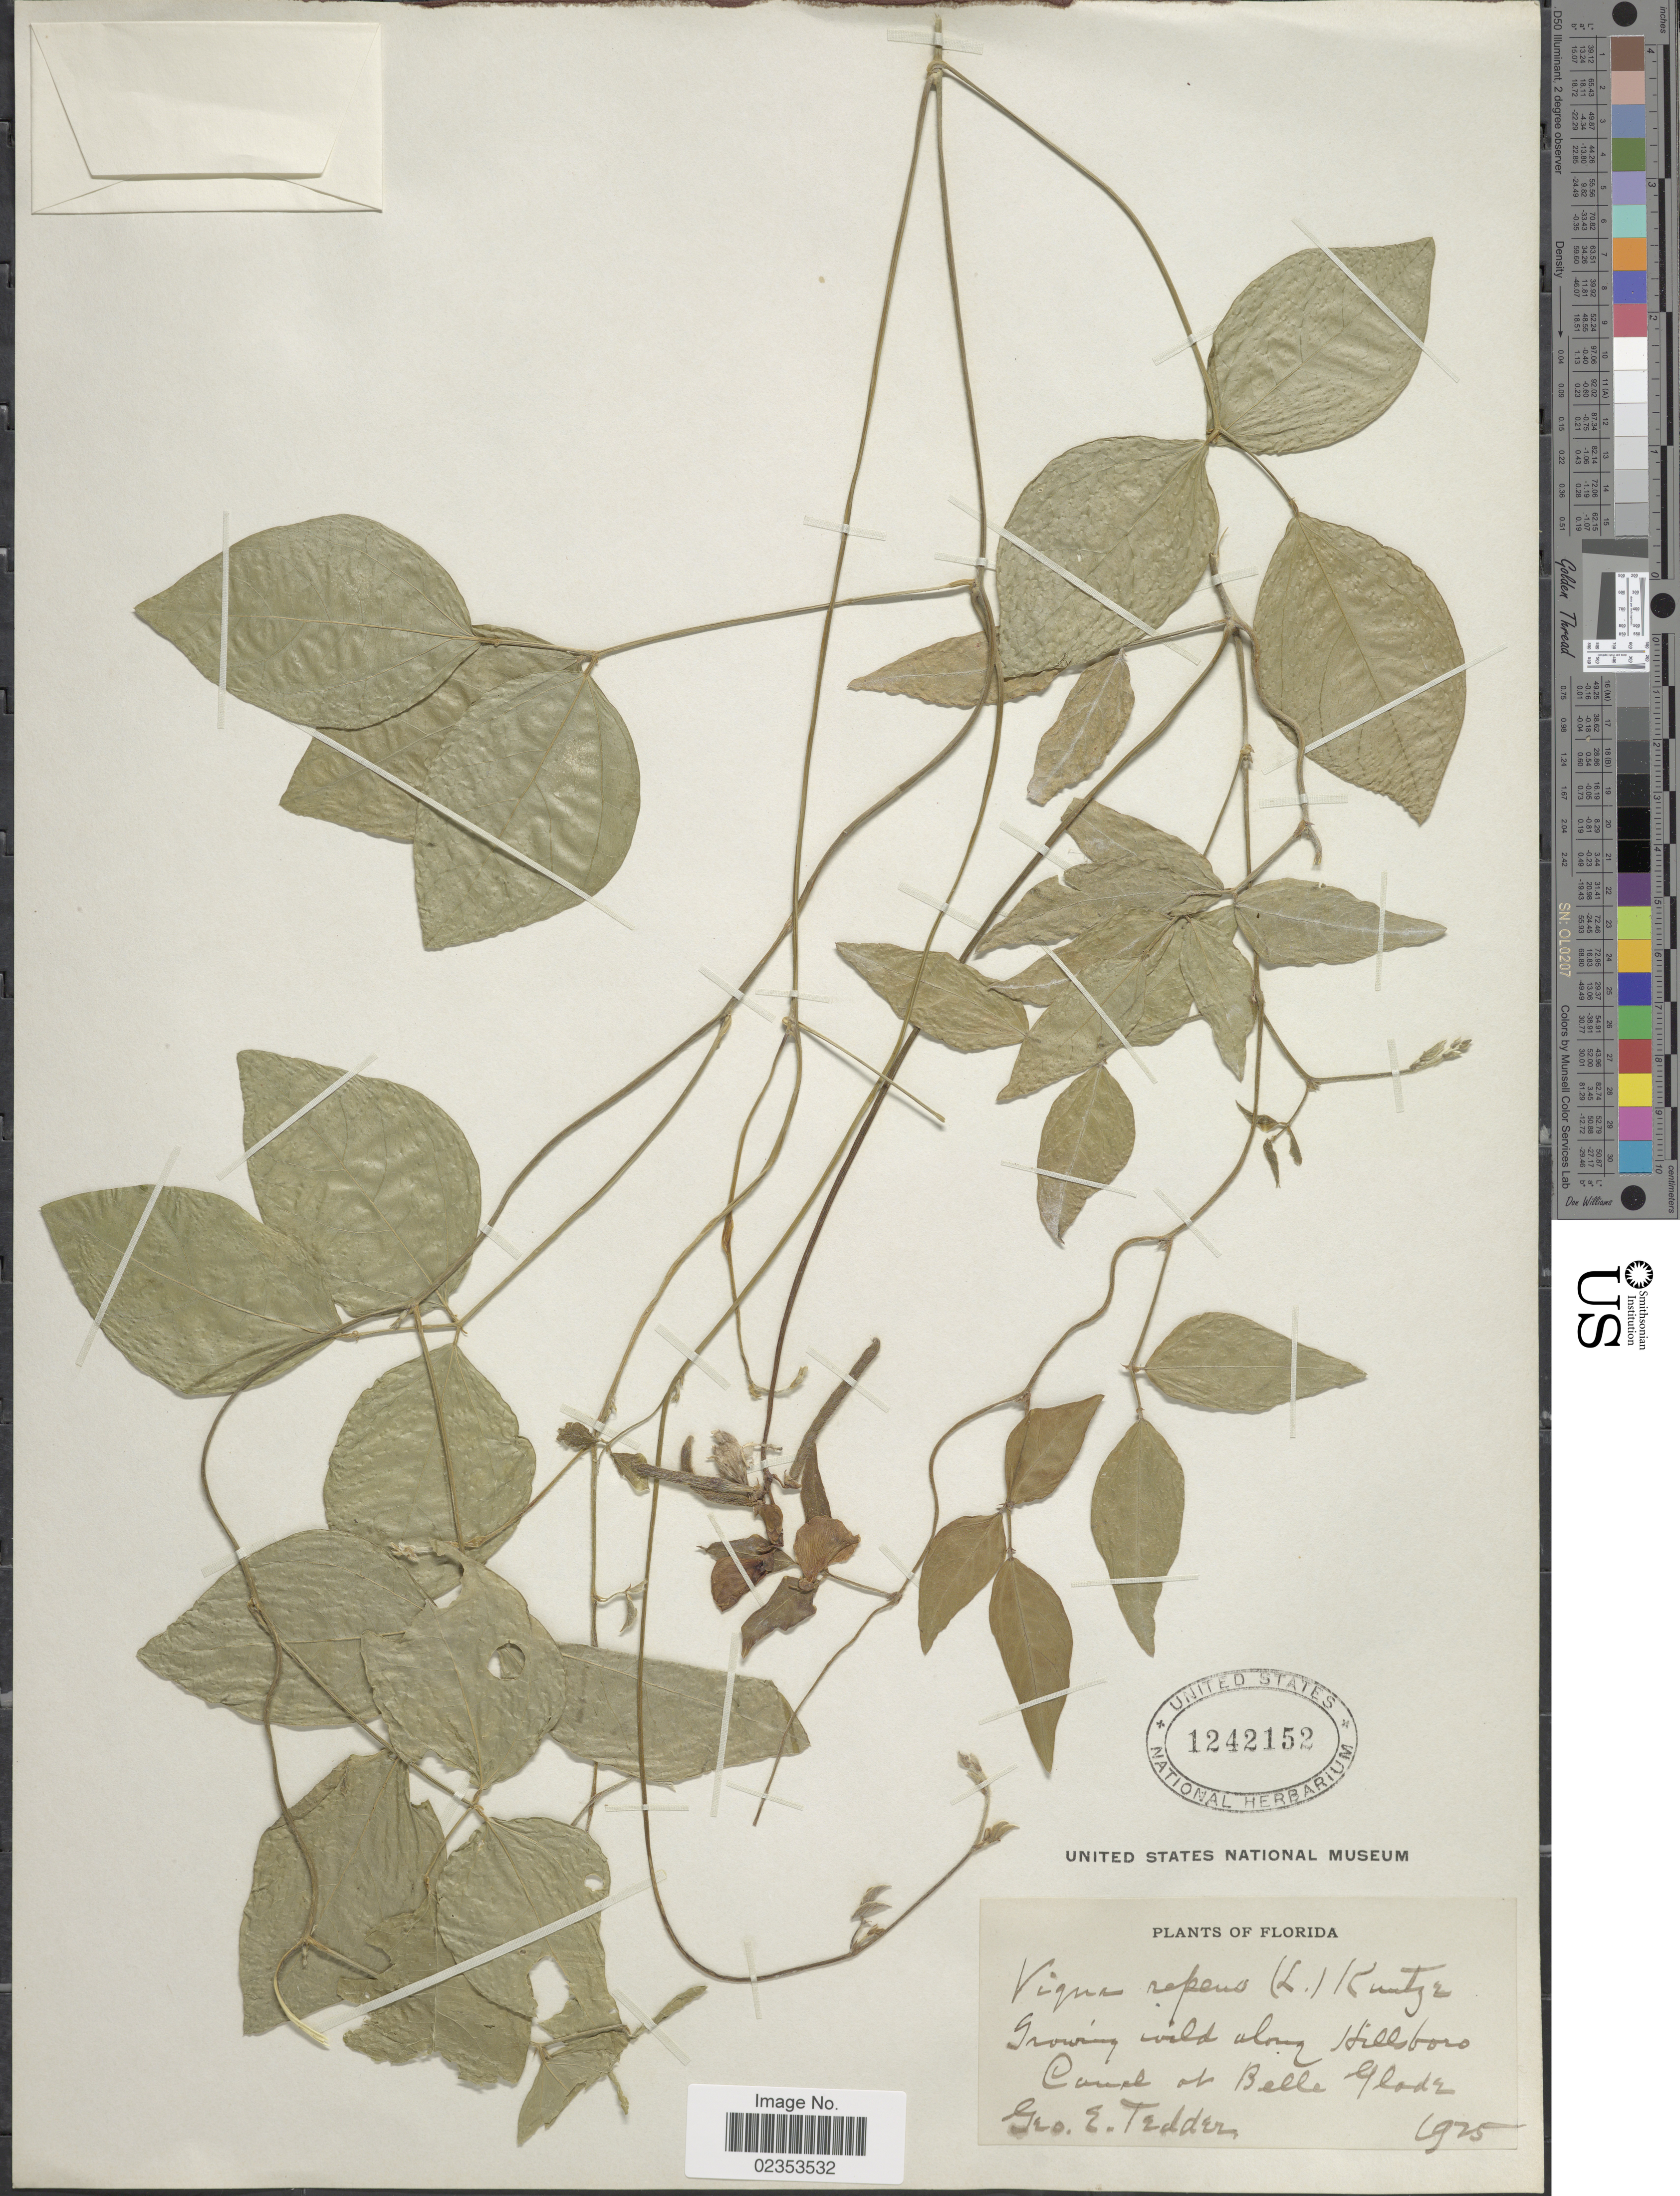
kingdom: Plantae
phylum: Tracheophyta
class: Magnoliopsida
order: Fabales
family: Fabaceae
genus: Vigna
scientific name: Vigna luteola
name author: (Jacq.) Benth.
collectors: G. Tedder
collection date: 1925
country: United States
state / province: Florida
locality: Along Hillsboro Canal at Belle Glade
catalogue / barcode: US 1242152